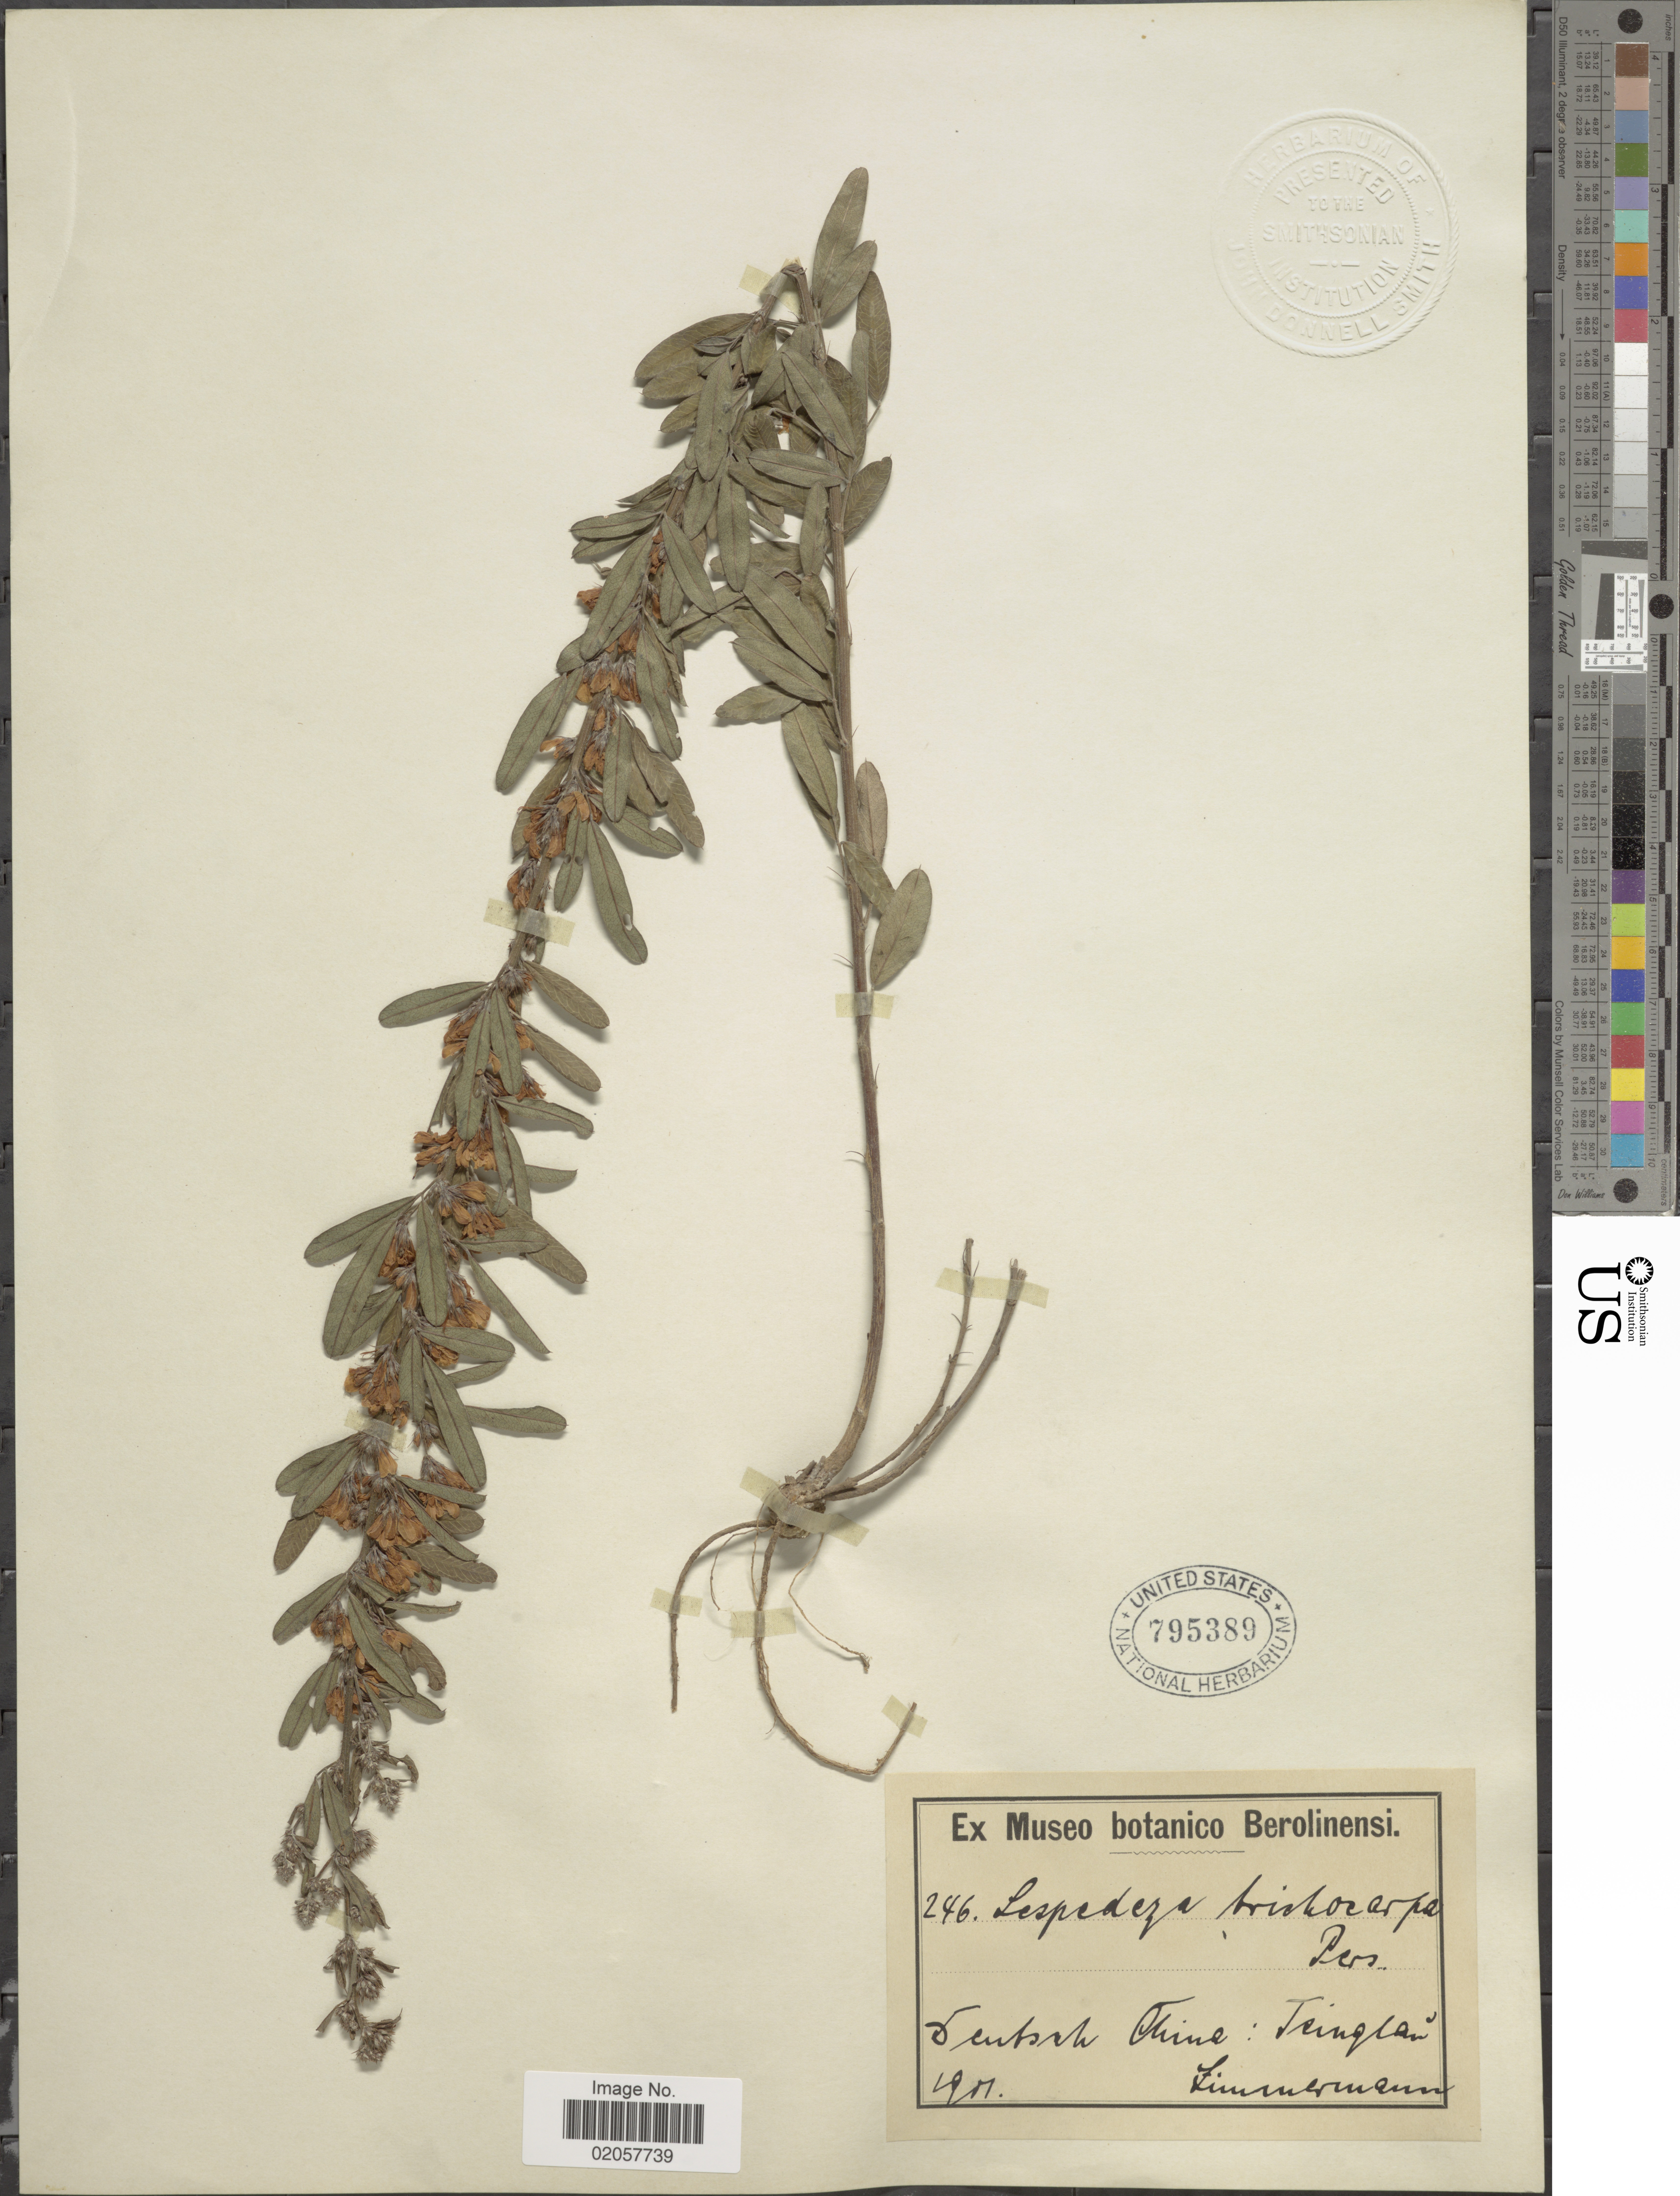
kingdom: Plantae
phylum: Tracheophyta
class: Magnoliopsida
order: Fabales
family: Fabaceae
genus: Lespedeza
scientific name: Lespedeza davurica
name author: (Laxm.) Schindl.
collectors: -. Zimmermann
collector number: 246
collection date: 1901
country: China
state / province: Qinghai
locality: Deutsch China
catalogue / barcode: US 795389